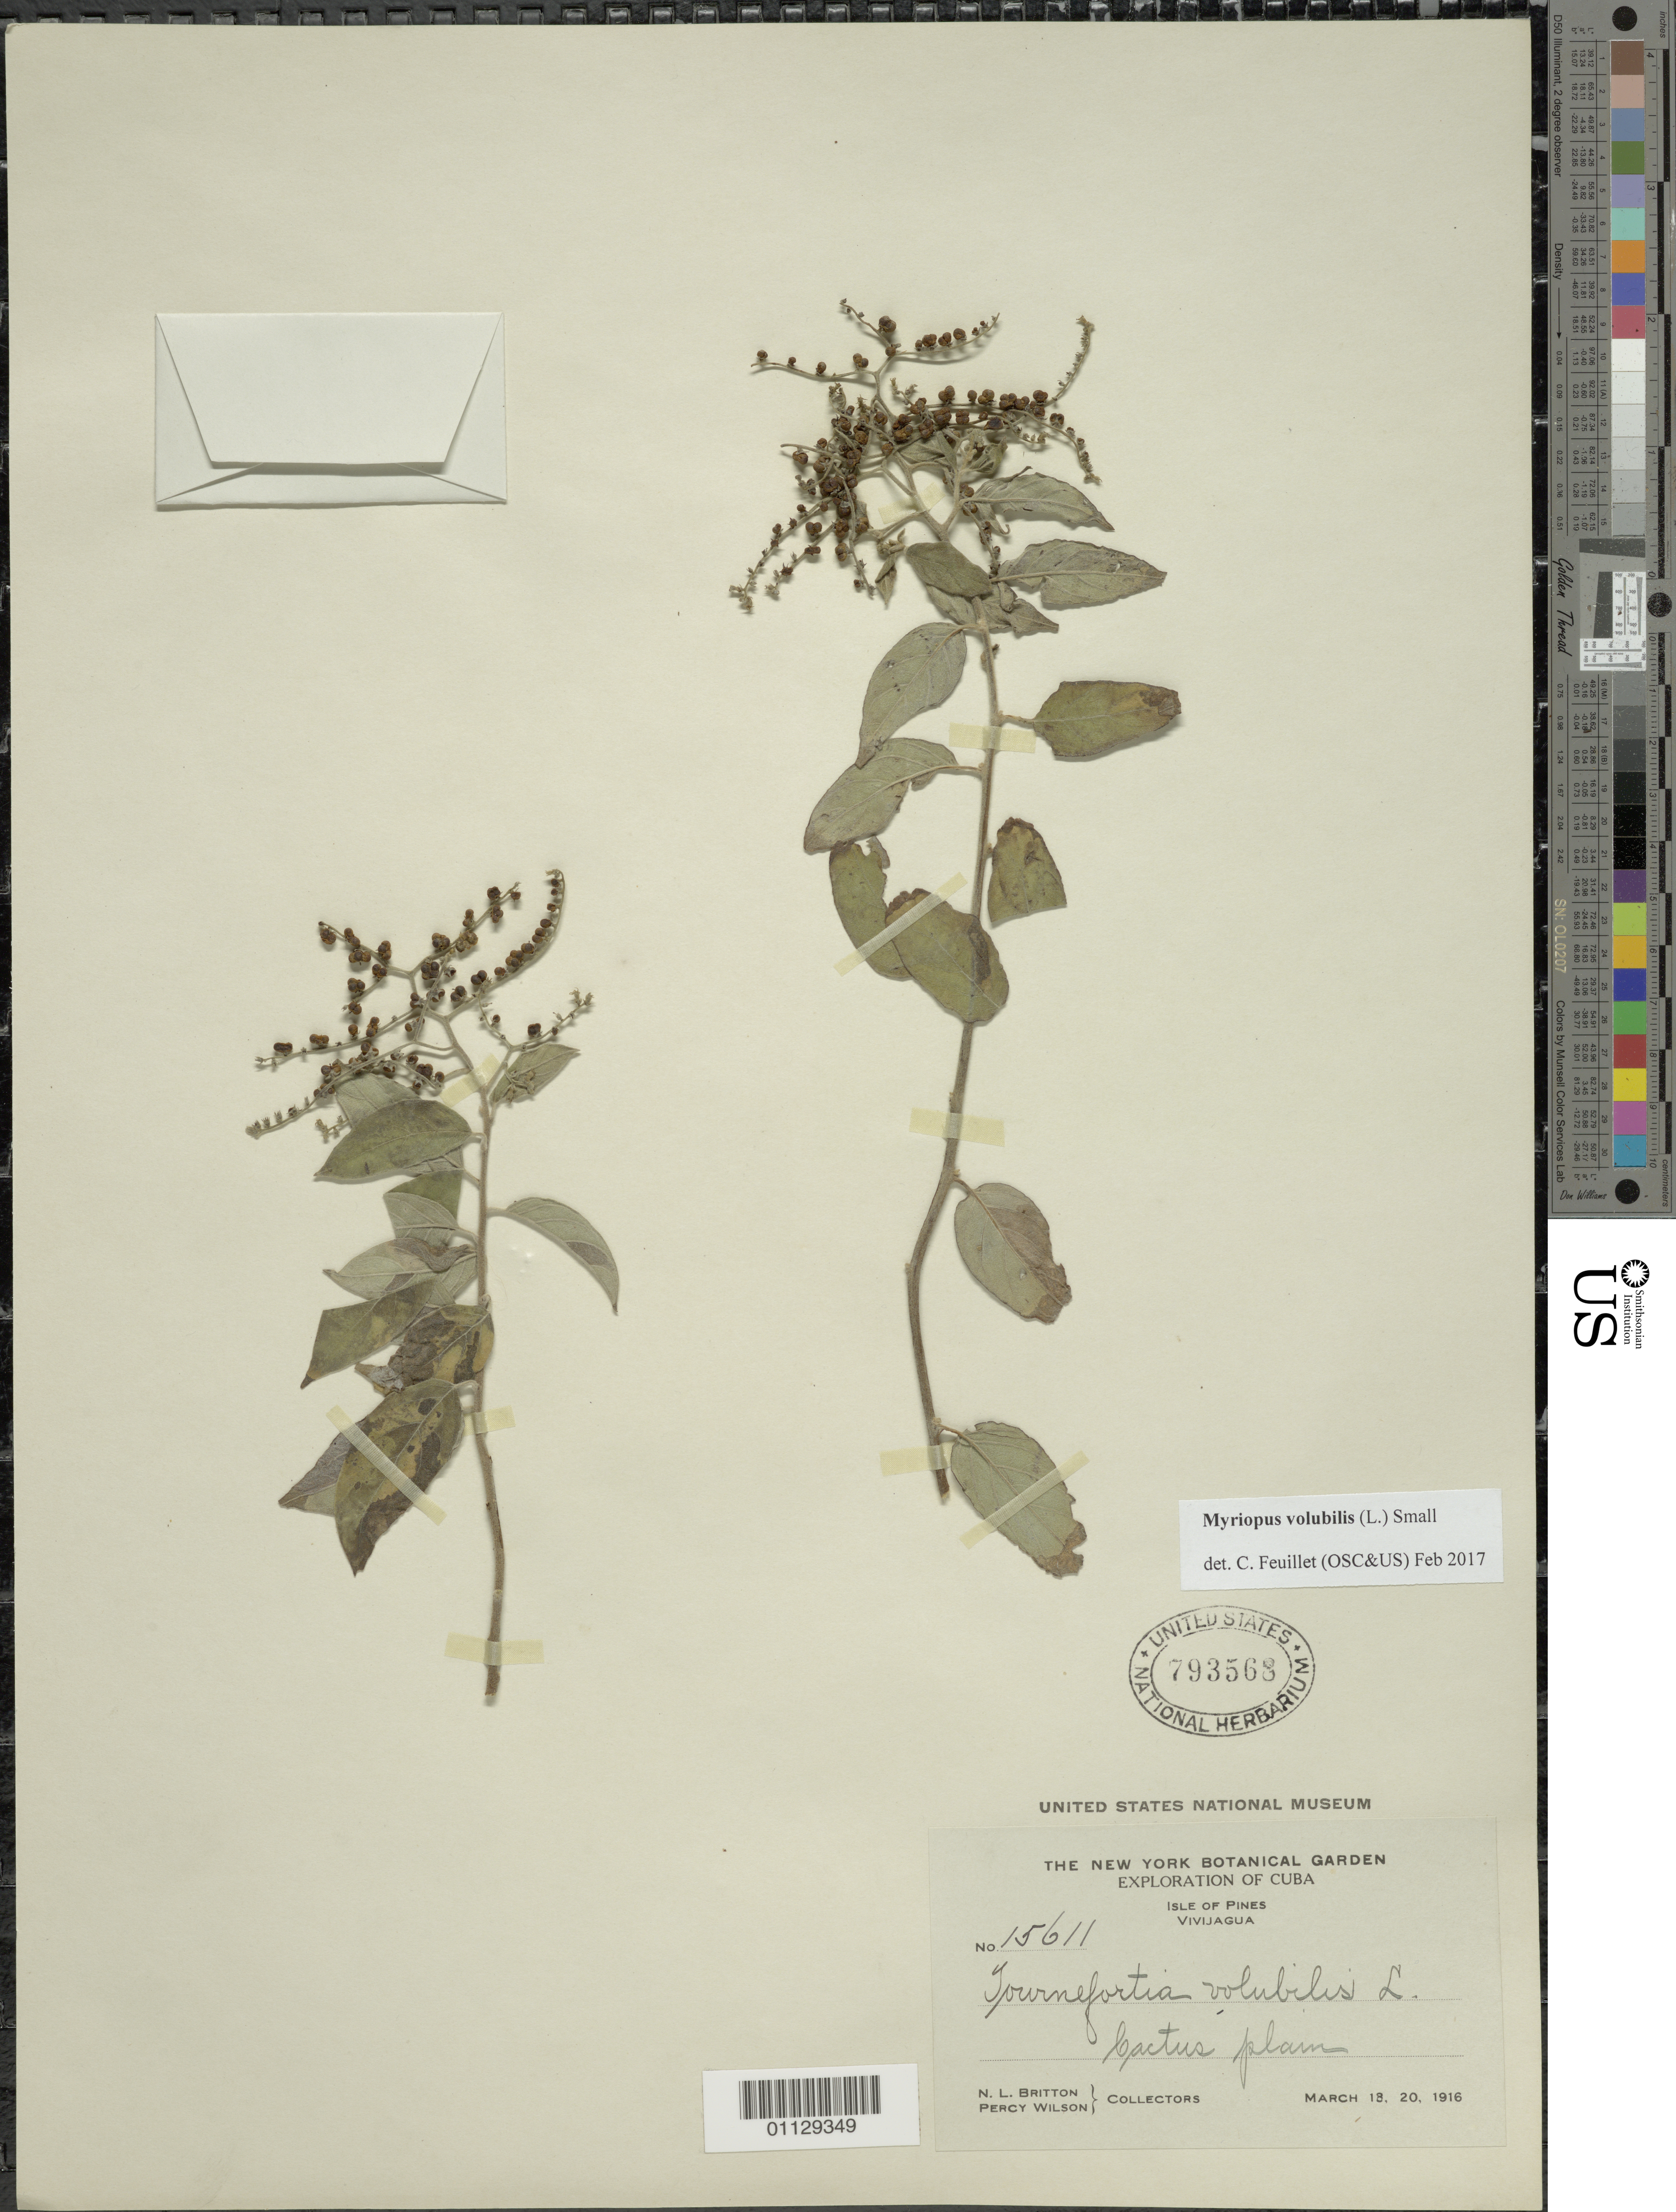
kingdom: Plantae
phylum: Tracheophyta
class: Magnoliopsida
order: Boraginales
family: Heliotropiaceae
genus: Myriopus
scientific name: Myriopus volubilis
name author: (L.) Small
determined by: Feuillet, C.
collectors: N. Britton & P. Wilson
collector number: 15611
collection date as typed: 18 Mar 1916 to 20 Mar 1916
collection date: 1916-03-18/1916-03-20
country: Cuba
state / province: Isla de la Juventud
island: Isla de la Juventud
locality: Vivijagua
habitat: Cactus plain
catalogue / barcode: US 793568